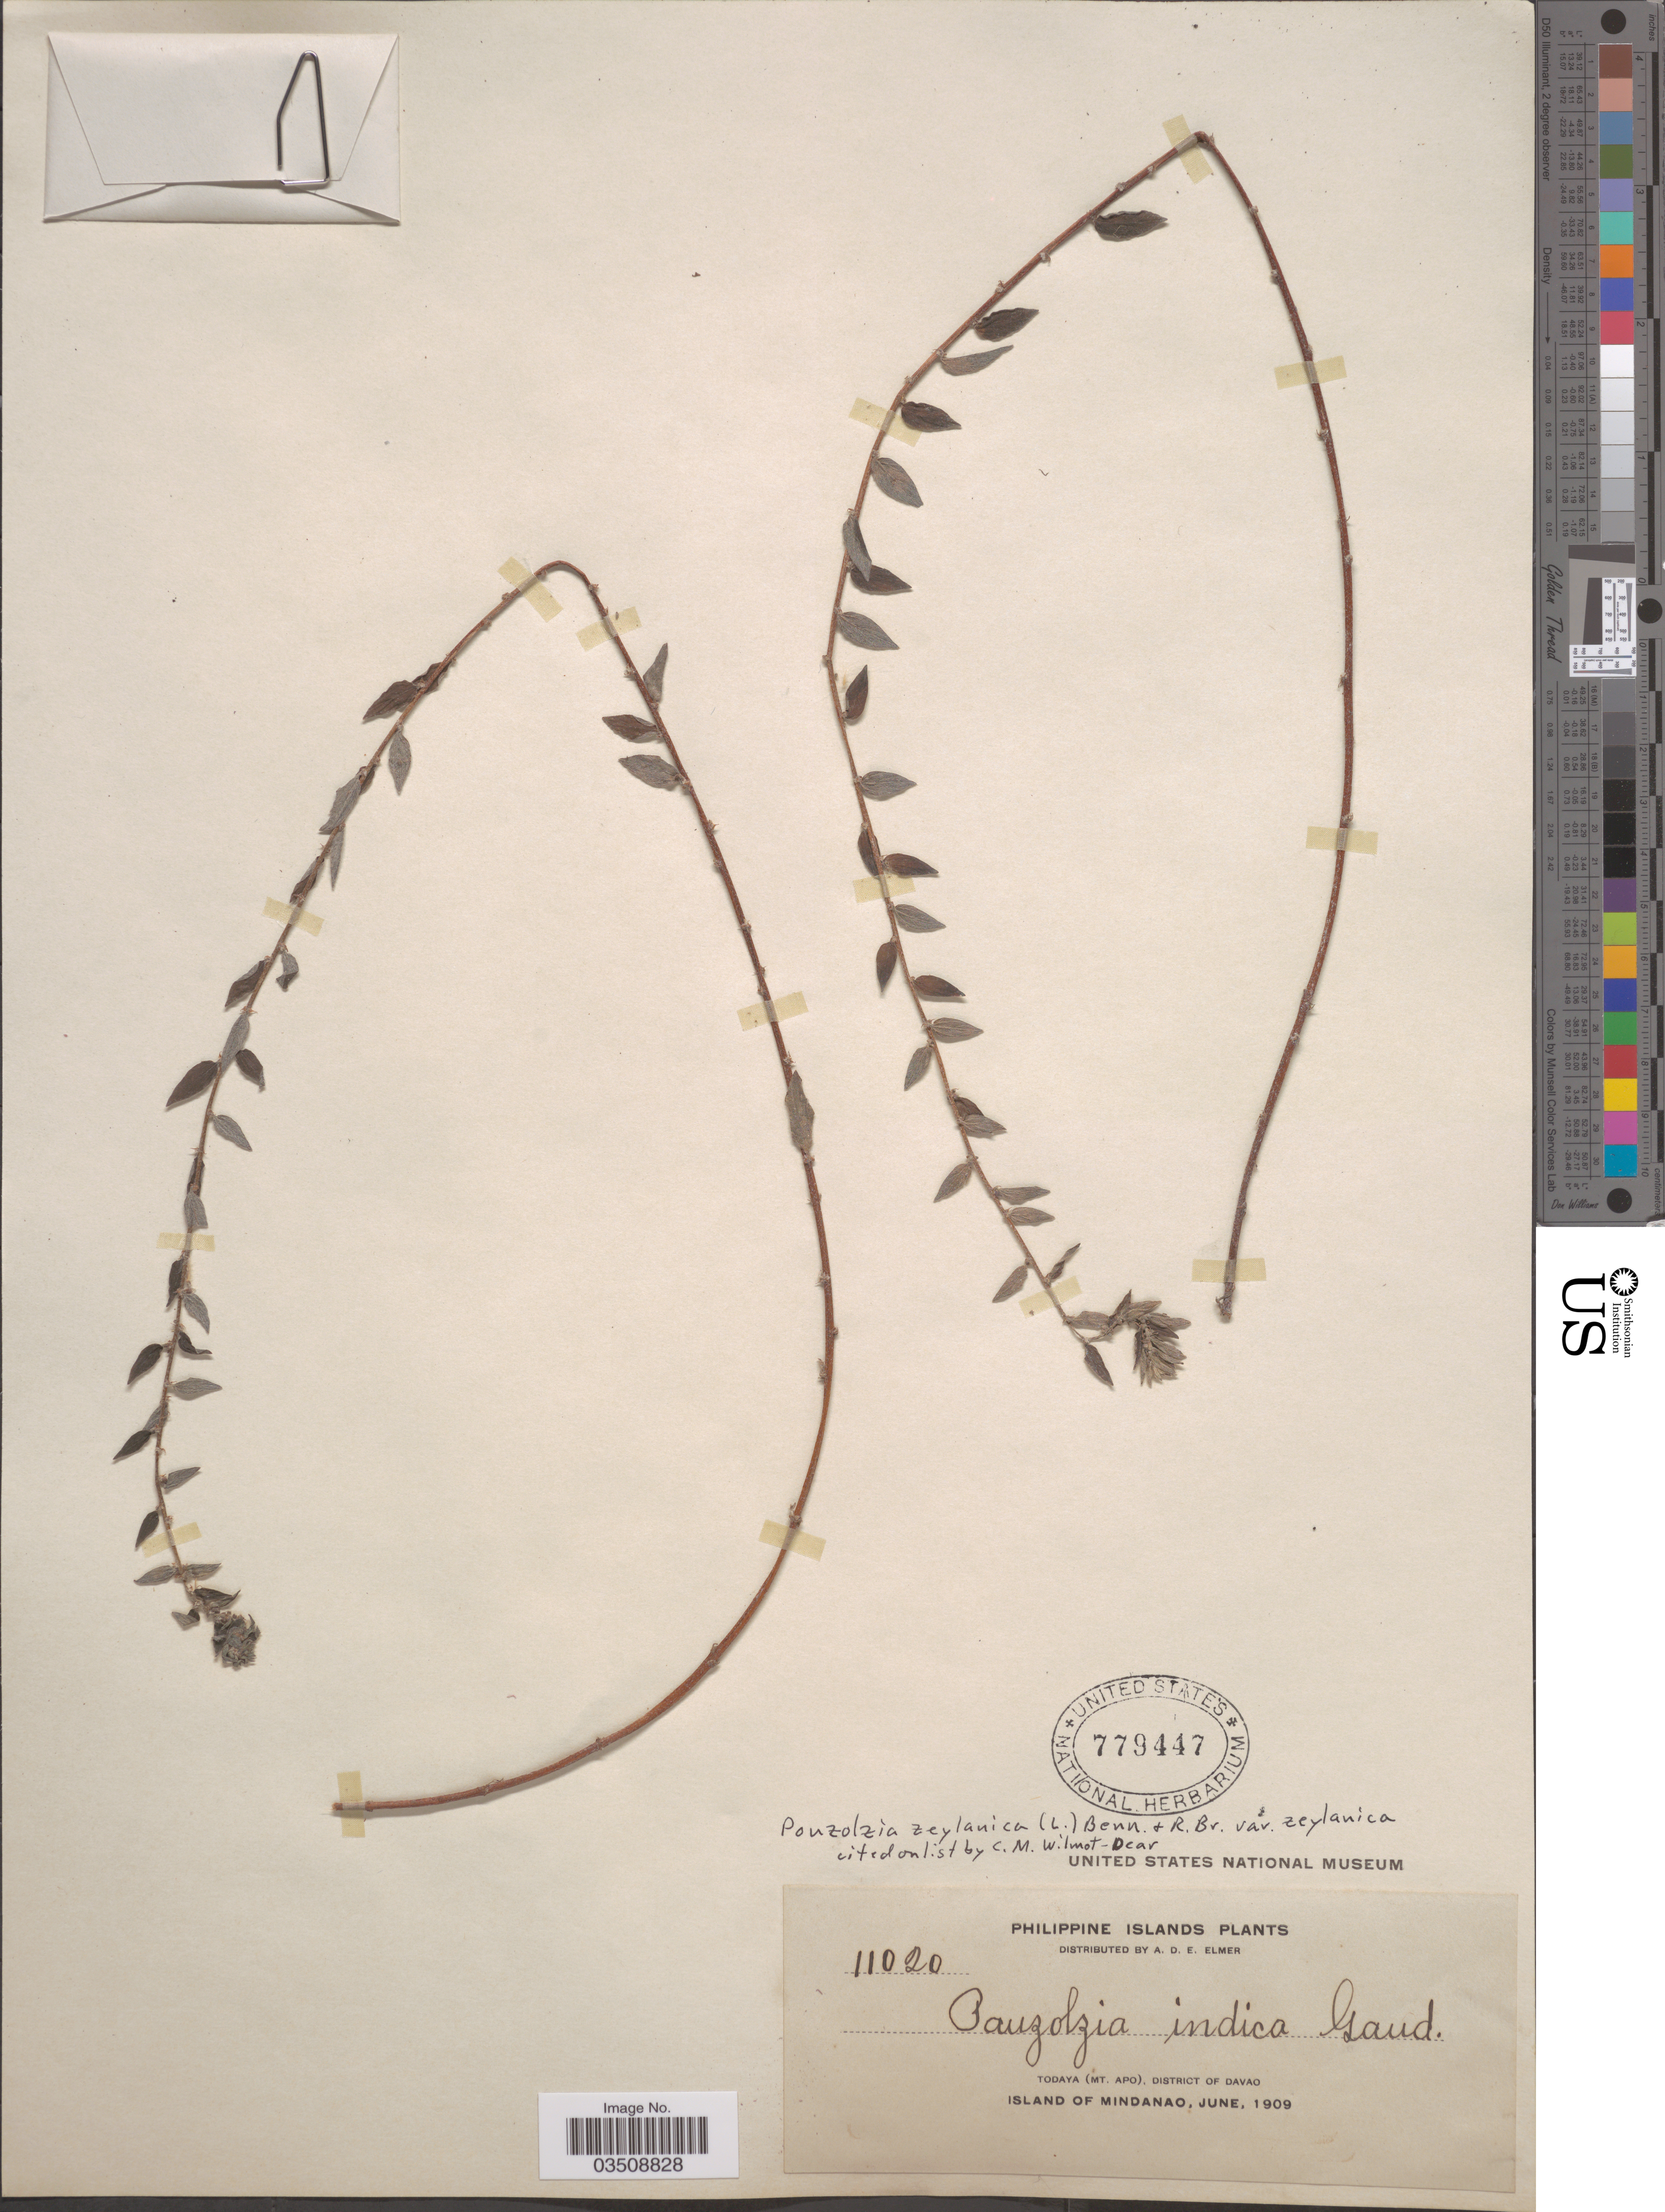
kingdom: Plantae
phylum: Tracheophyta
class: Magnoliopsida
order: Rosales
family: Urticaceae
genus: Pouzolzia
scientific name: Pouzolzia zeylanica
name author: (L.) Benn.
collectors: A. D. E. Elmer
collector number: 11020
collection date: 1909-06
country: Philippines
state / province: Davao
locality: Todaya (Mt. Apo), District of Davao. Island of Mindanao.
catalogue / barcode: US 779447